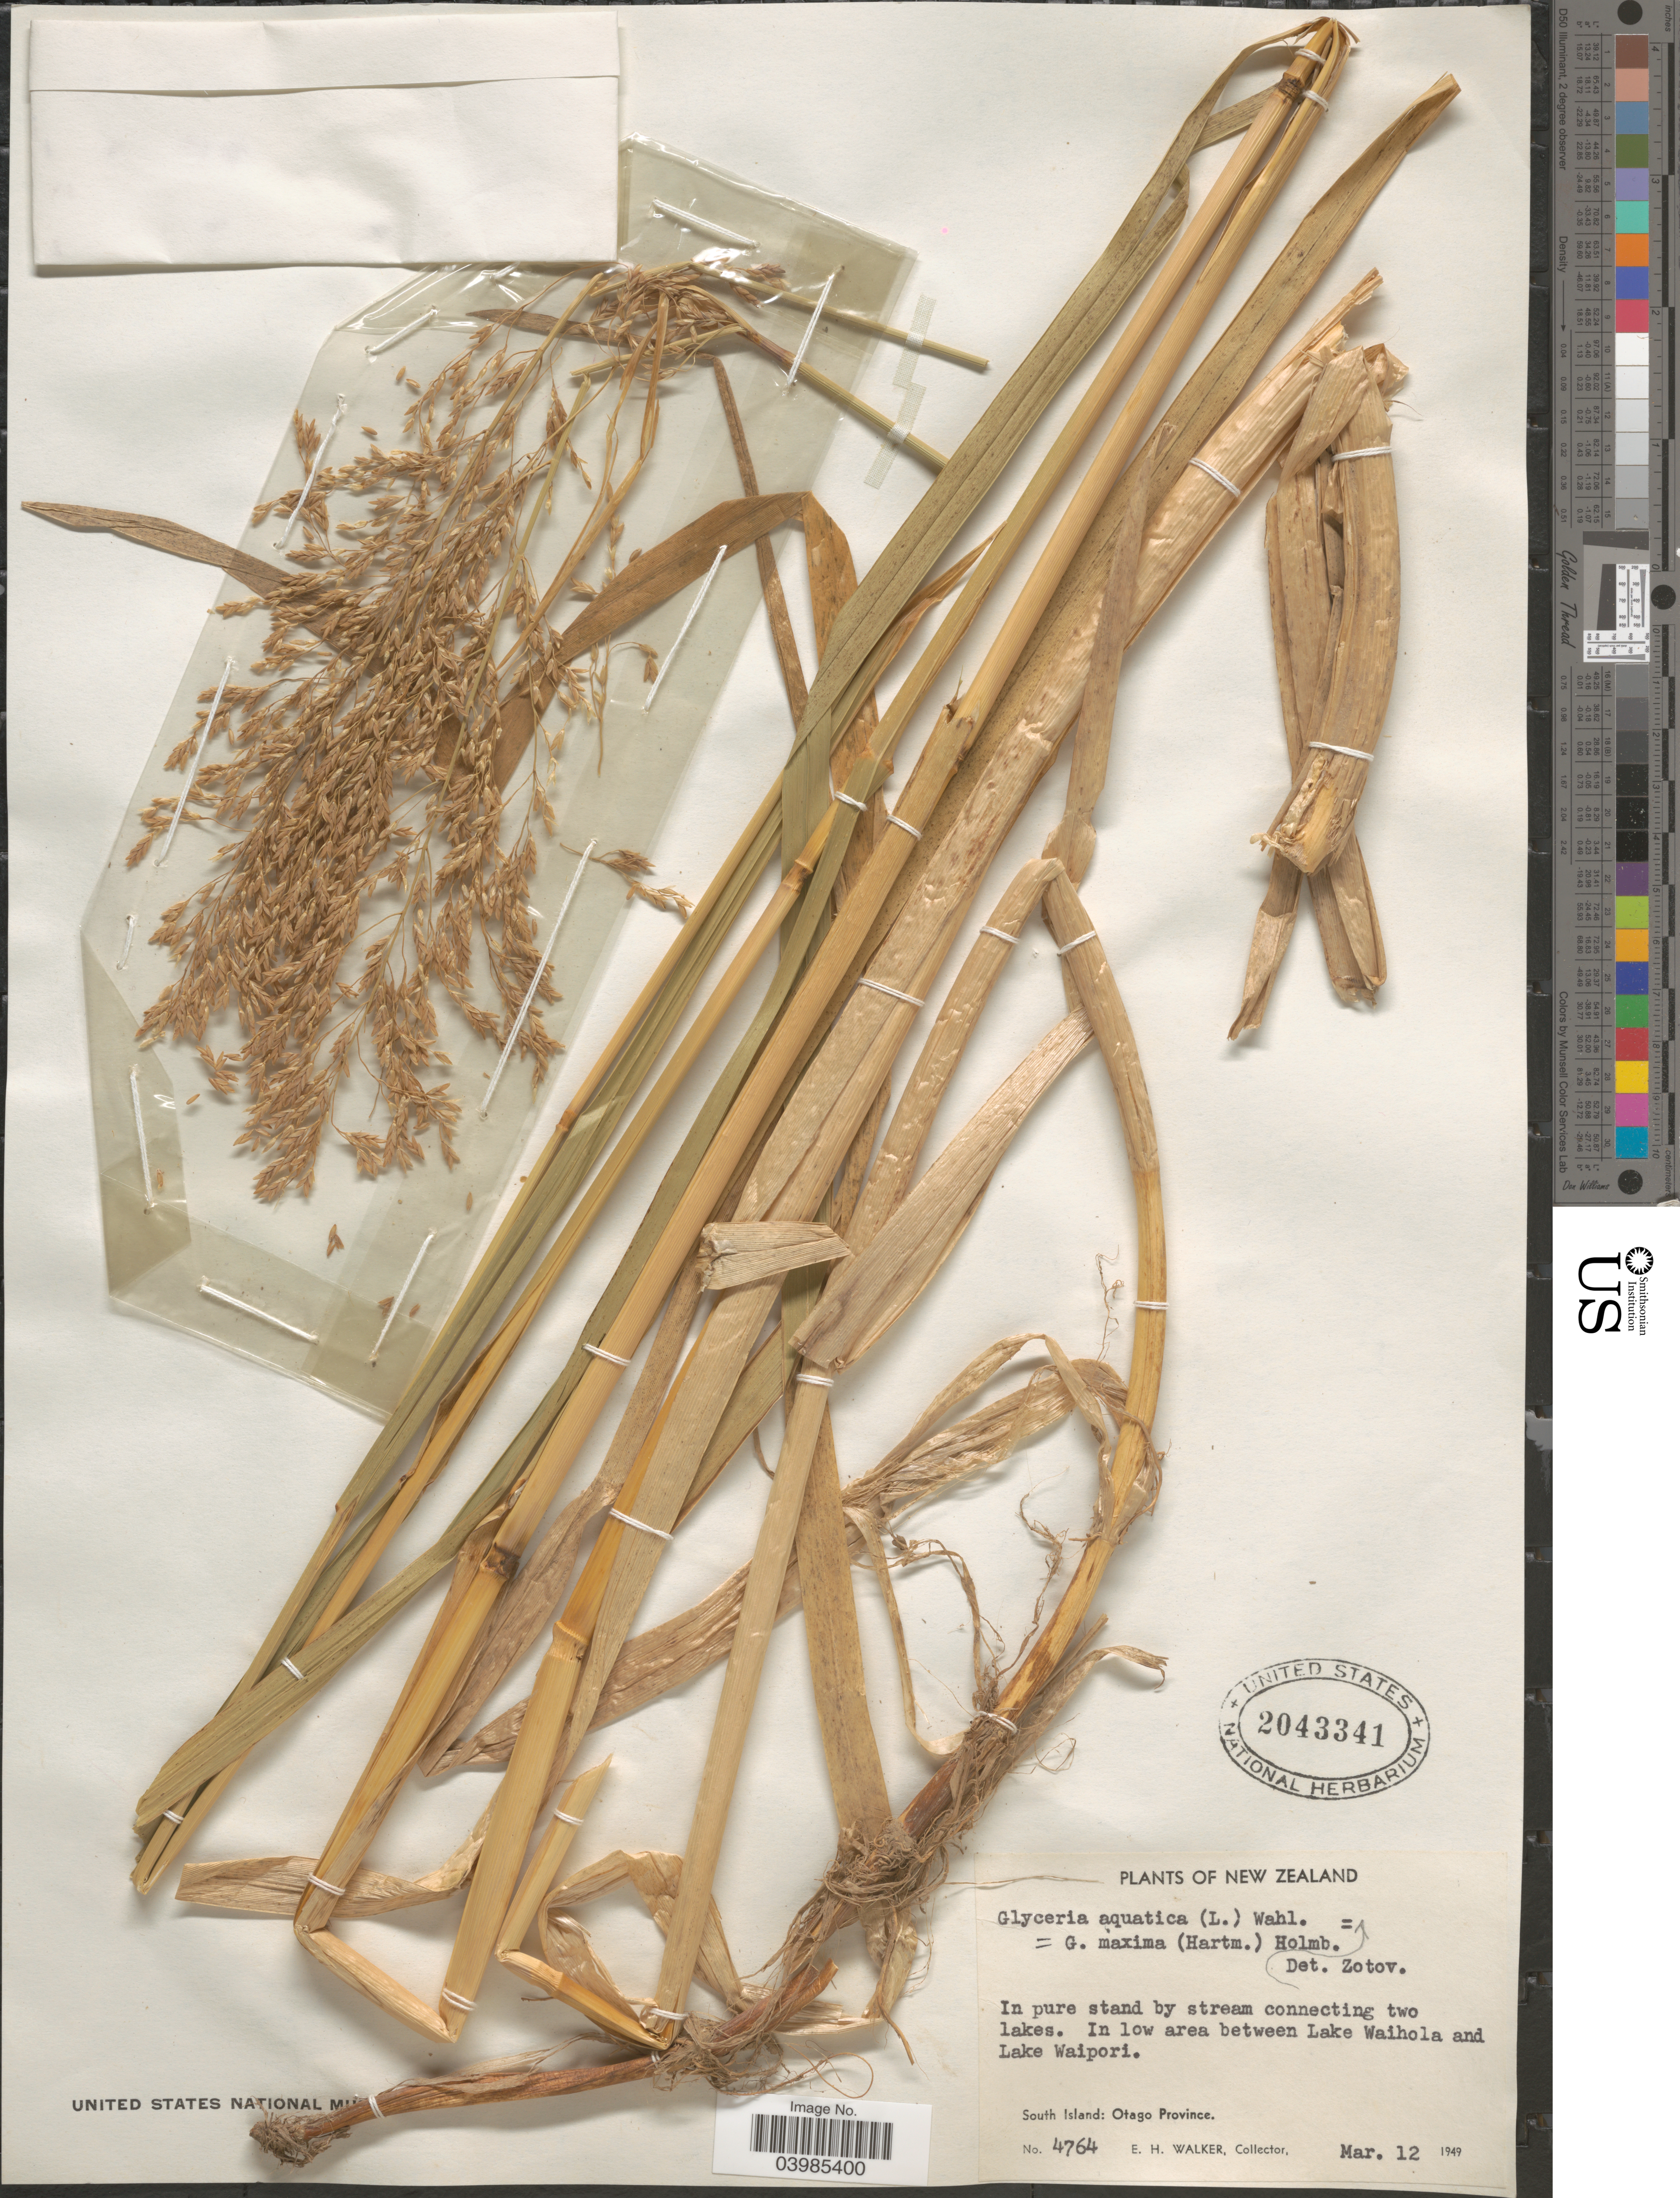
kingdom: Plantae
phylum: Tracheophyta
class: Liliopsida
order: Poales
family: Poaceae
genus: Glyceria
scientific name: Glyceria maxima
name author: (Hartm.) Holmb.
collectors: E. H. Walker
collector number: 4764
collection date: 1949-03-12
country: New Zealand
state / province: Otago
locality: In low area between Lake Waihola and Lake Waipori. South Island.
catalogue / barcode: US 2043341